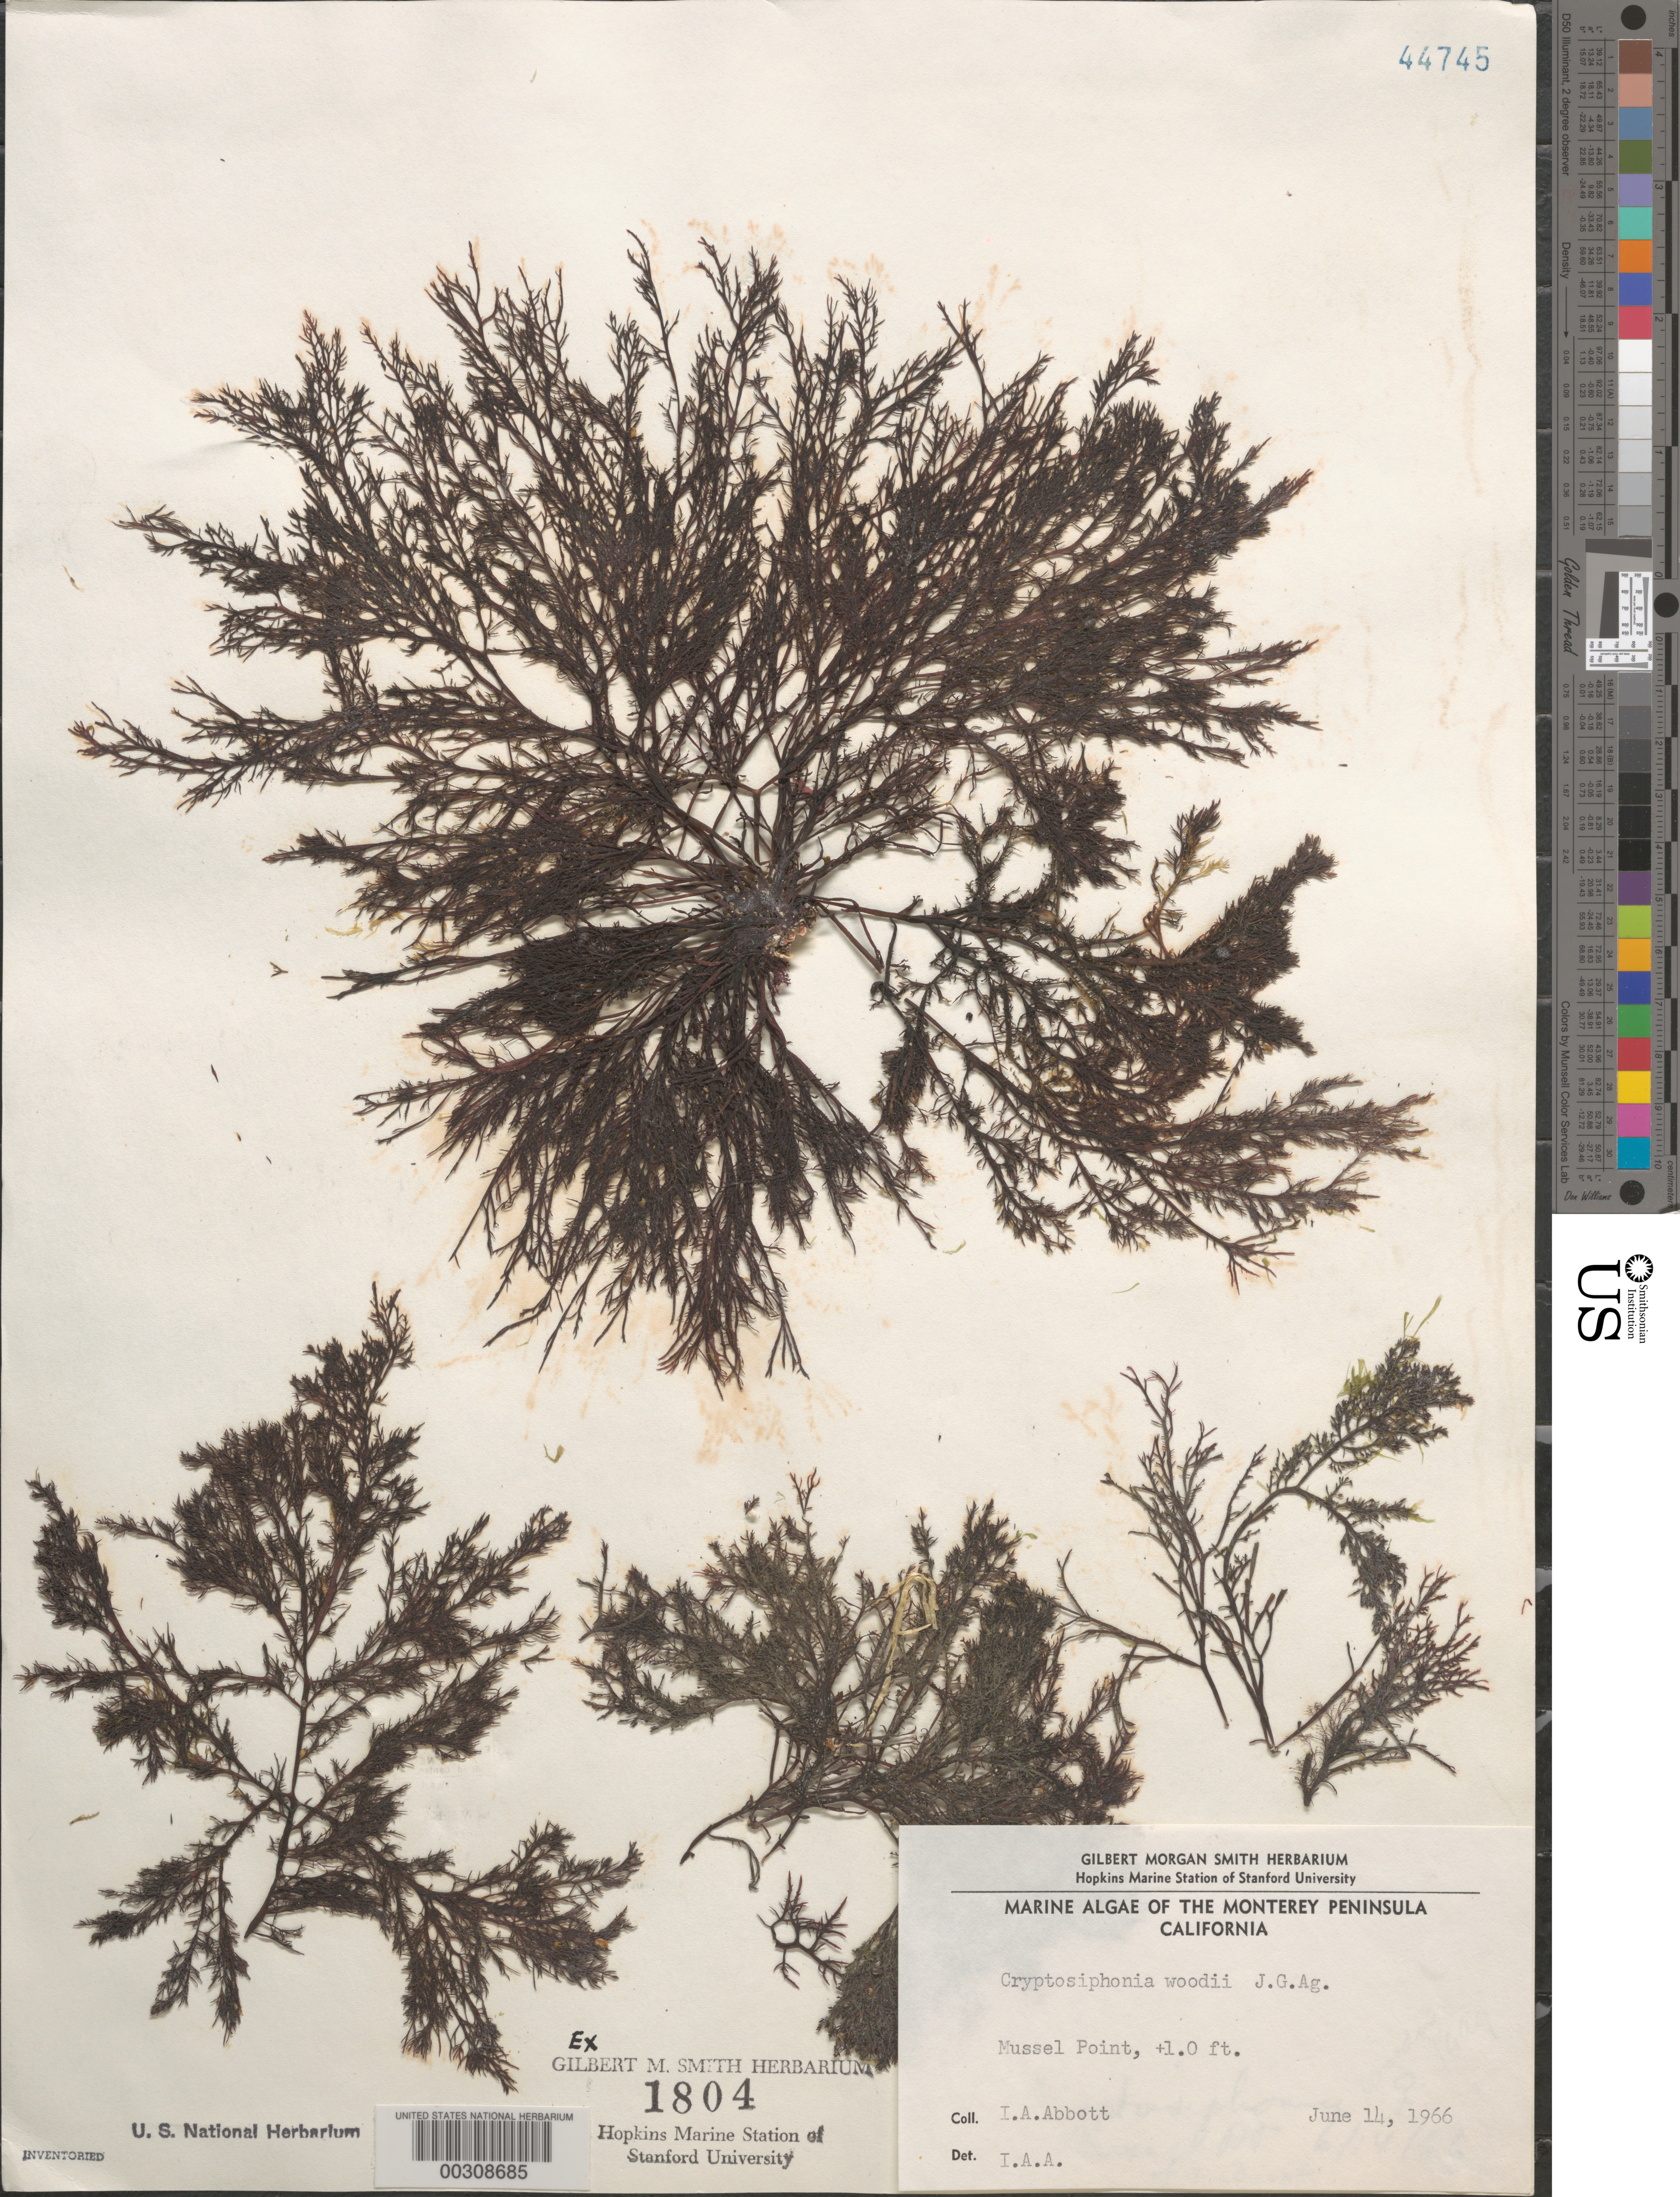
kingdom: Plantae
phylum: Rhodophyta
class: Florideophyceae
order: Gigartinales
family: Dumontiaceae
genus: Cryptosiphonia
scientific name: Cryptosiphonia woodii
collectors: I. A. Abbott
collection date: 1966-06-14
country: United States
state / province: California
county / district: Monterey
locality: The Monterey Peninsula. Mussel Point.